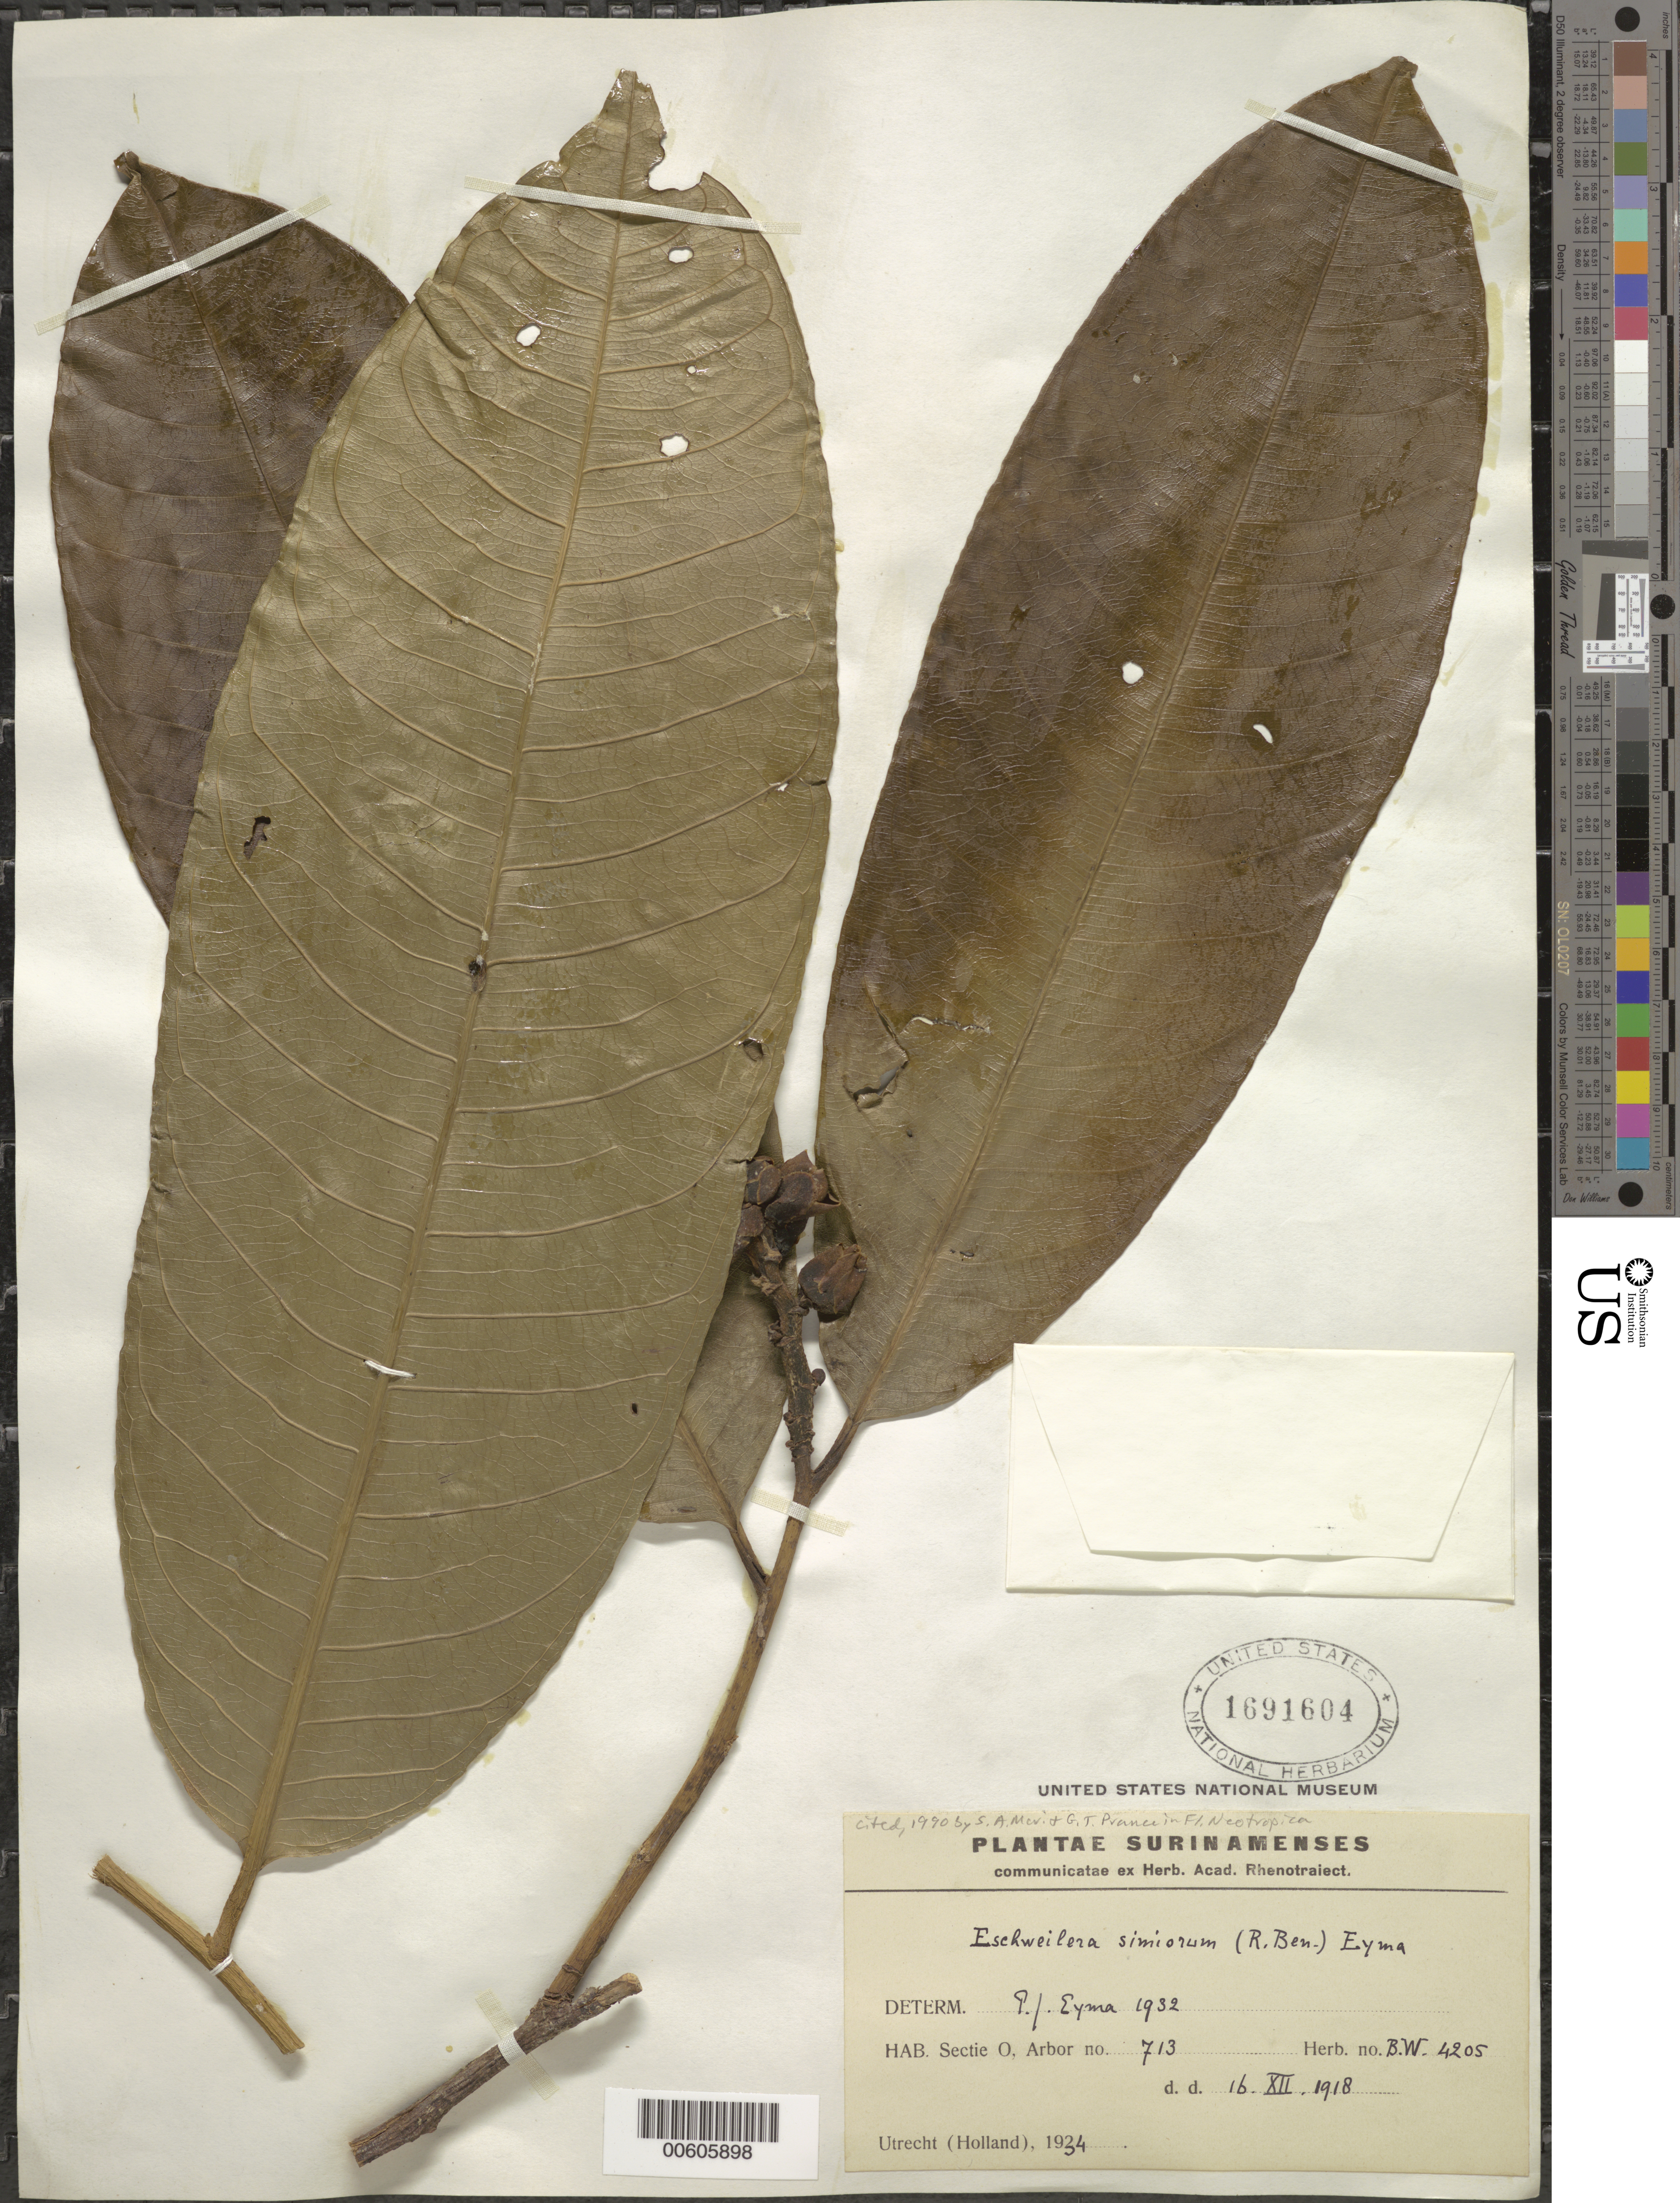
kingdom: Plantae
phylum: Tracheophyta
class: Magnoliopsida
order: Ericales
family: Lecythidaceae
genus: Eschweilera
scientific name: Eschweilera simiorum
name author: (Benoist) Eyma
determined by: Mori, Scott A.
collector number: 4205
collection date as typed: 16-Dec-18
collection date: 1918-12-16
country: Suriname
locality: Sectie O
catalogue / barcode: US 1691604